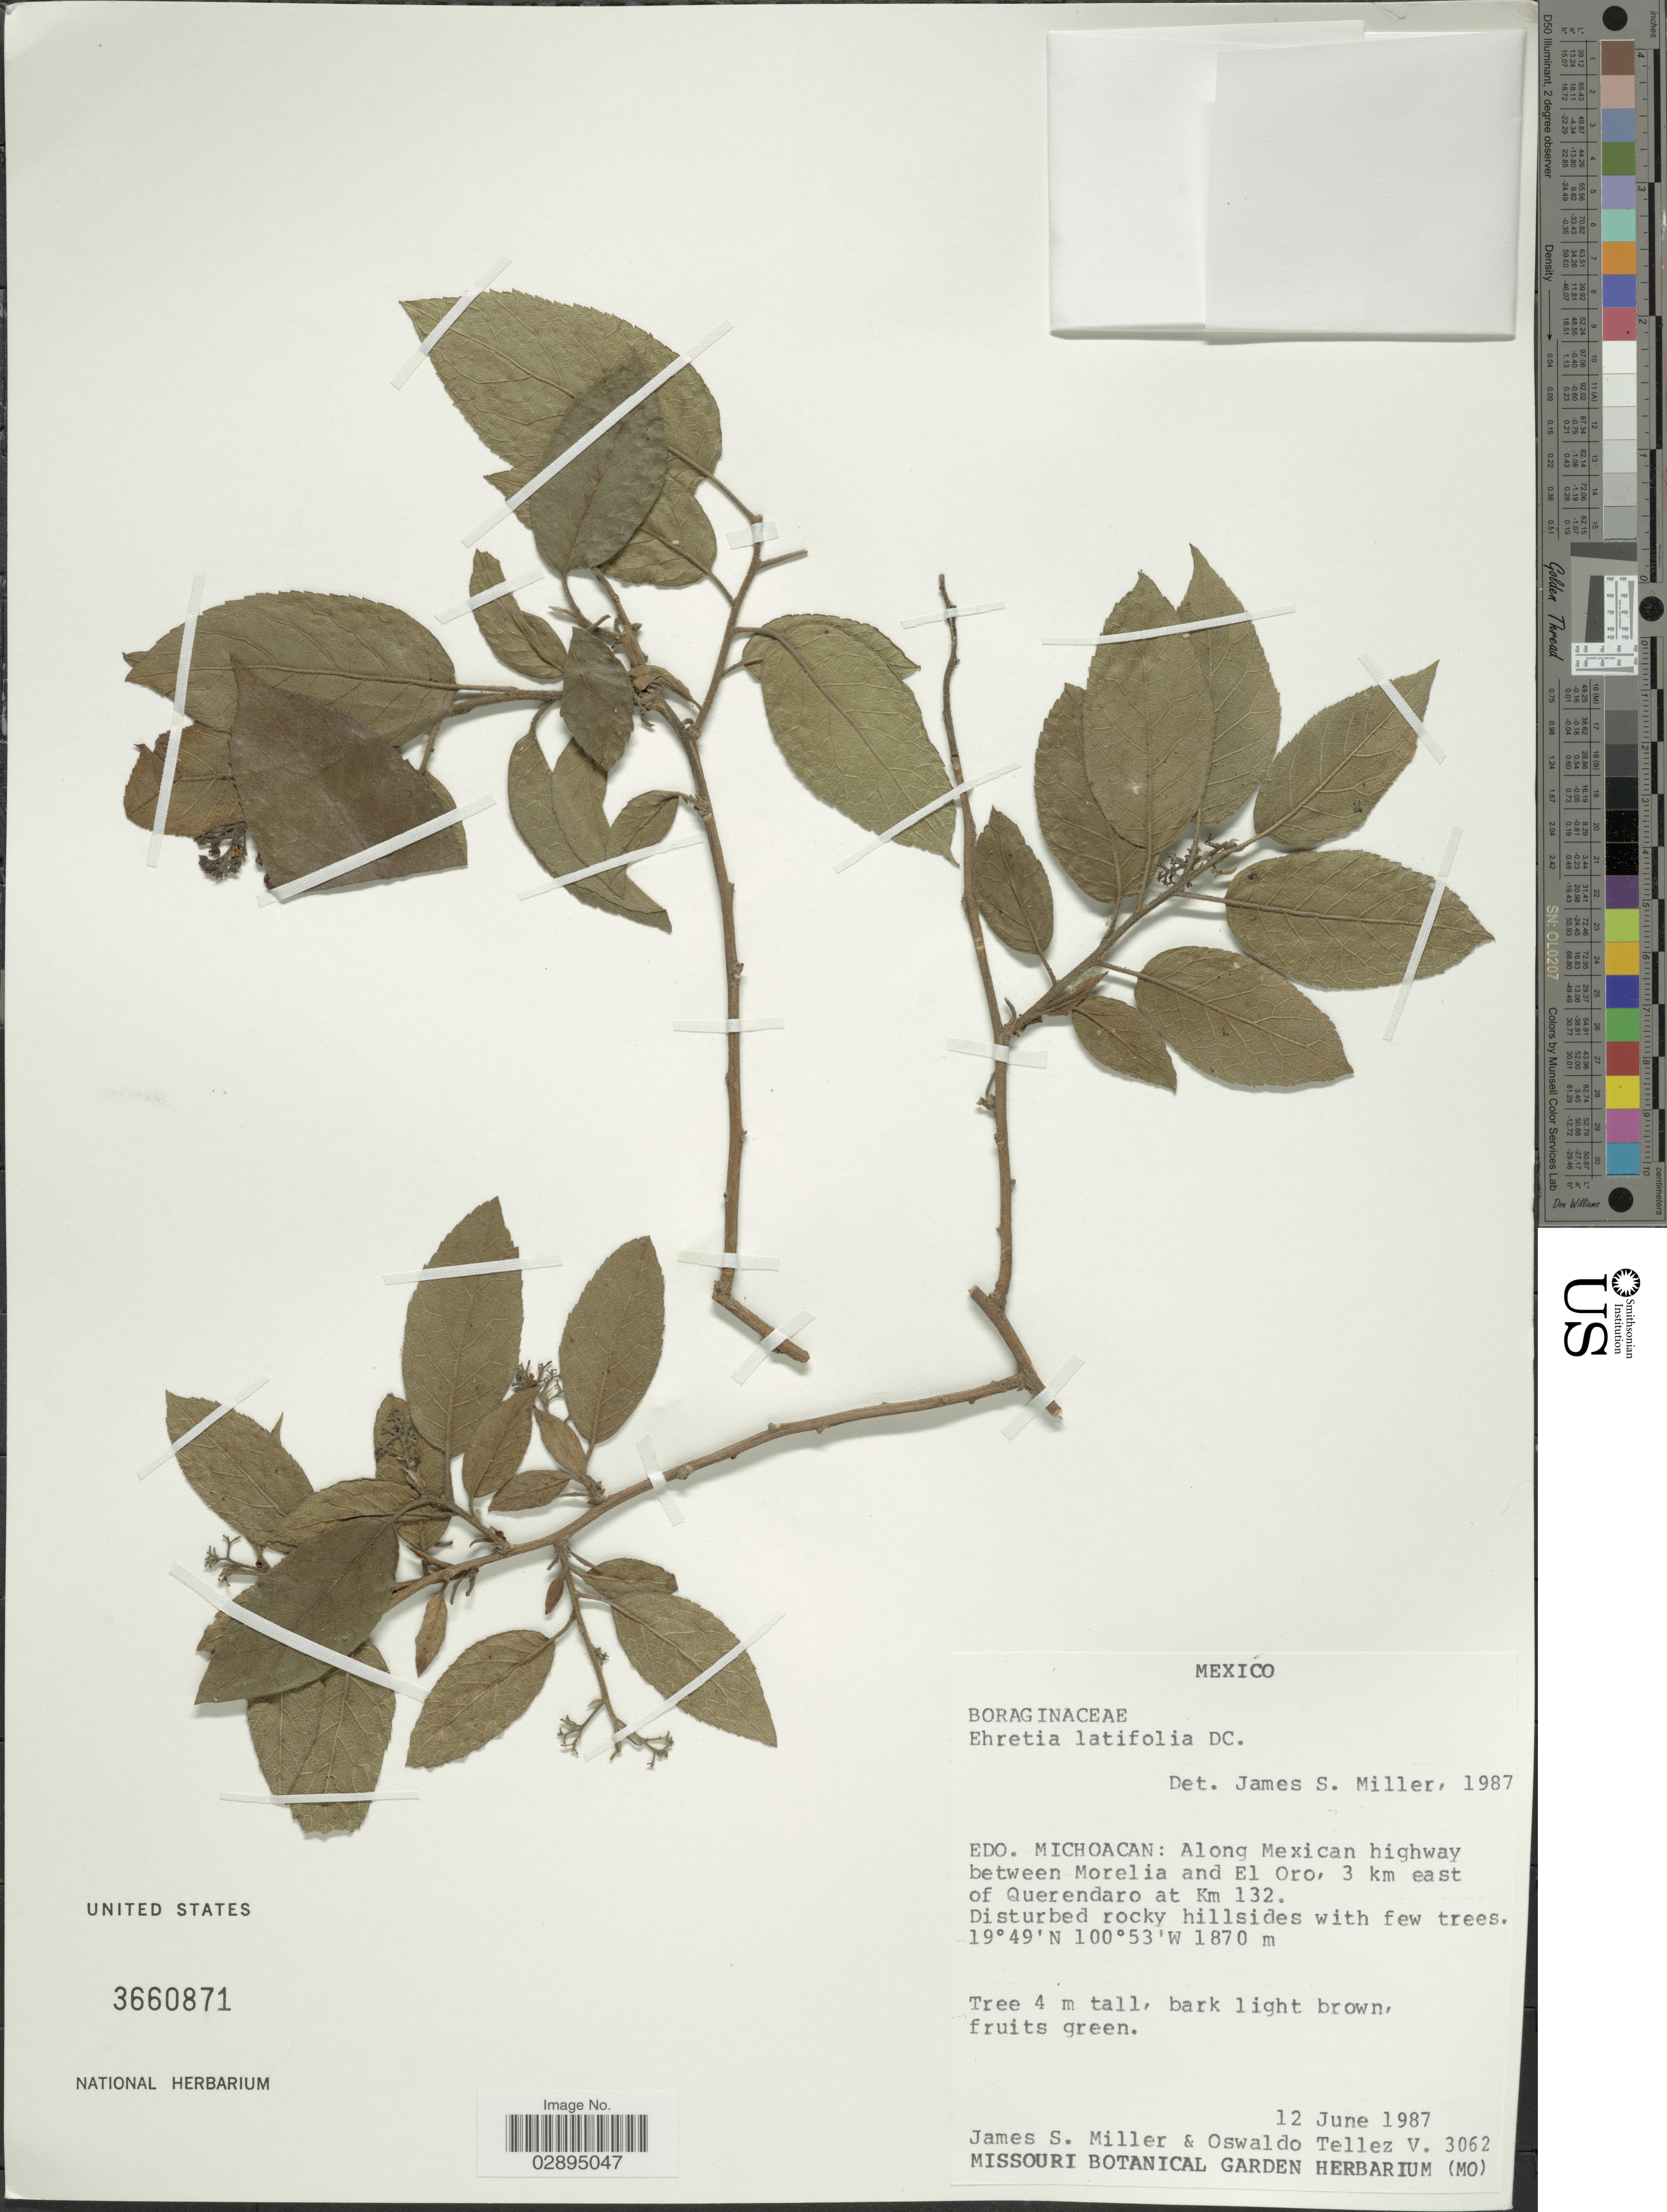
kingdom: Plantae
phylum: Tracheophyta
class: Magnoliopsida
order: Boraginales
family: Ehretiaceae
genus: Ehretia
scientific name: Ehretia latifolia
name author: DC.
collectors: J. S. Miller & O. Téllez V.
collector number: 3062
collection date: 1987-06-12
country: Mexico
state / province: Michoacán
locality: Edo. Michoacan: Along Mexican highway between Morelia and El Oro, 3 km east of Querendaro at Km 132.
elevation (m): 1870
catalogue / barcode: US 3660871